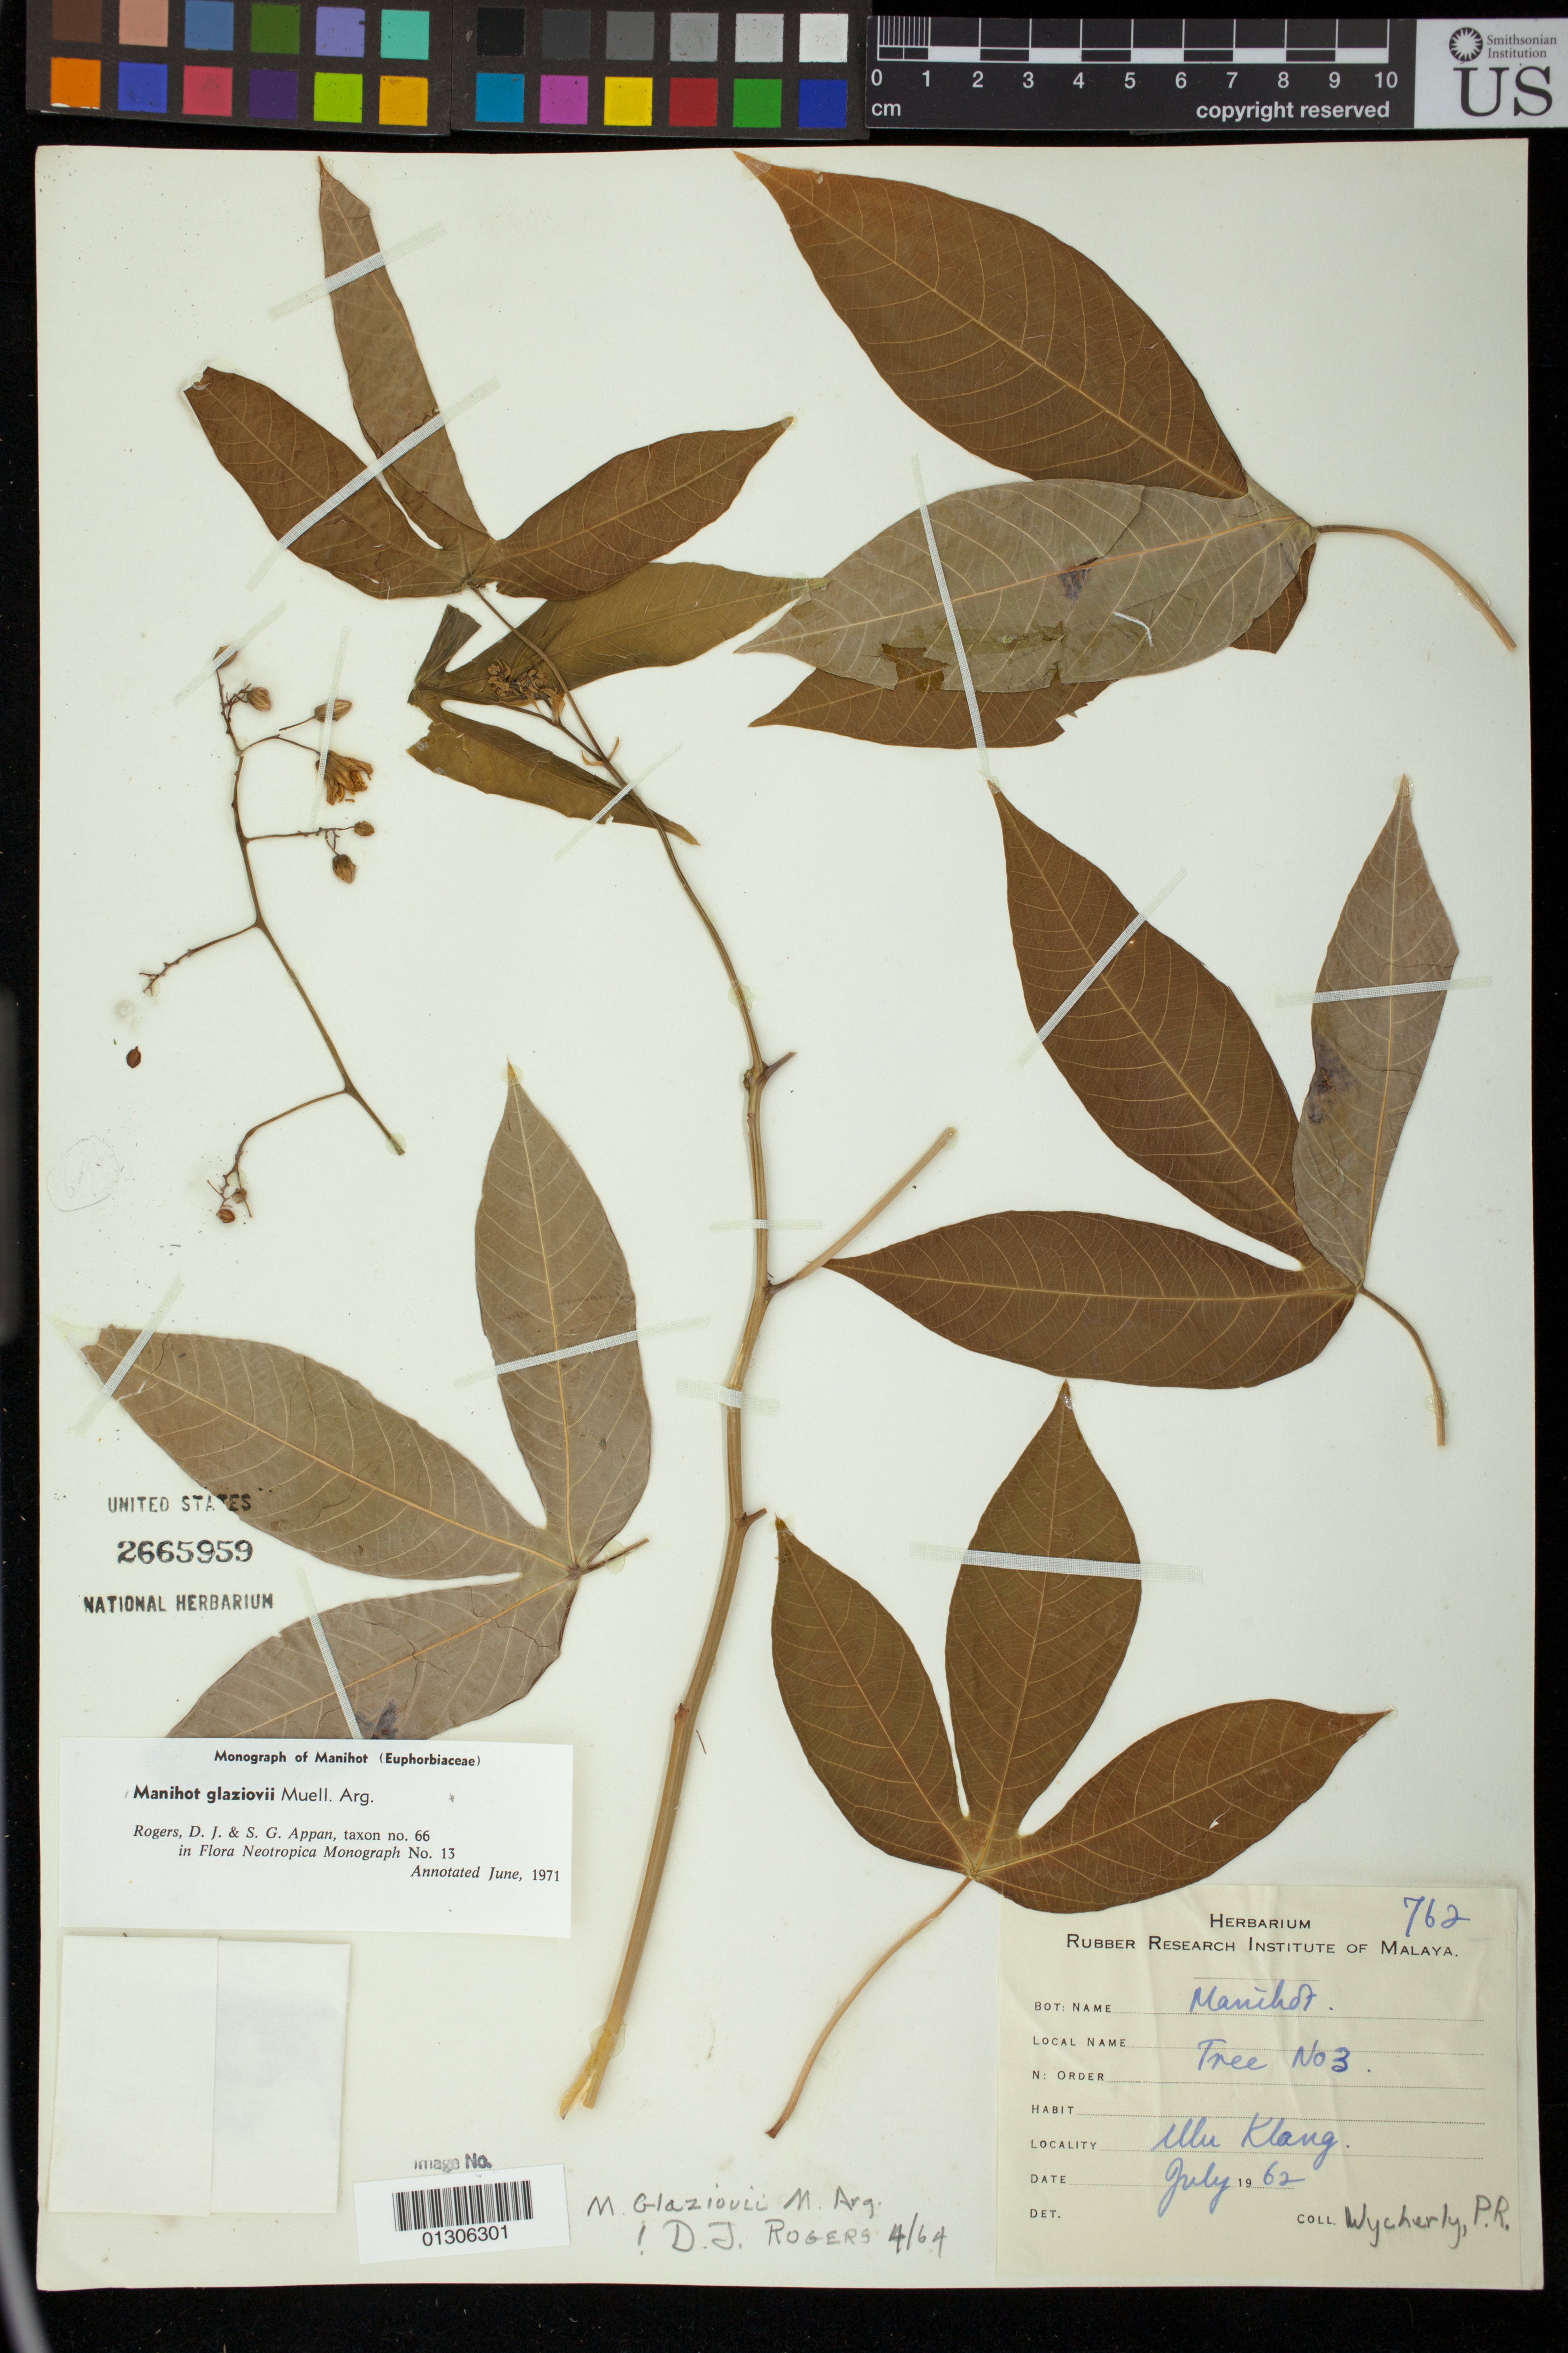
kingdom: Plantae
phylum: Tracheophyta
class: Magnoliopsida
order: Malpighiales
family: Euphorbiaceae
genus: Manihot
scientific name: Manihot glaziovii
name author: Müll. Arg.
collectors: P. Wycherly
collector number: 762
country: Malaysia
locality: Ulu Klang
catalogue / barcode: US 2665959